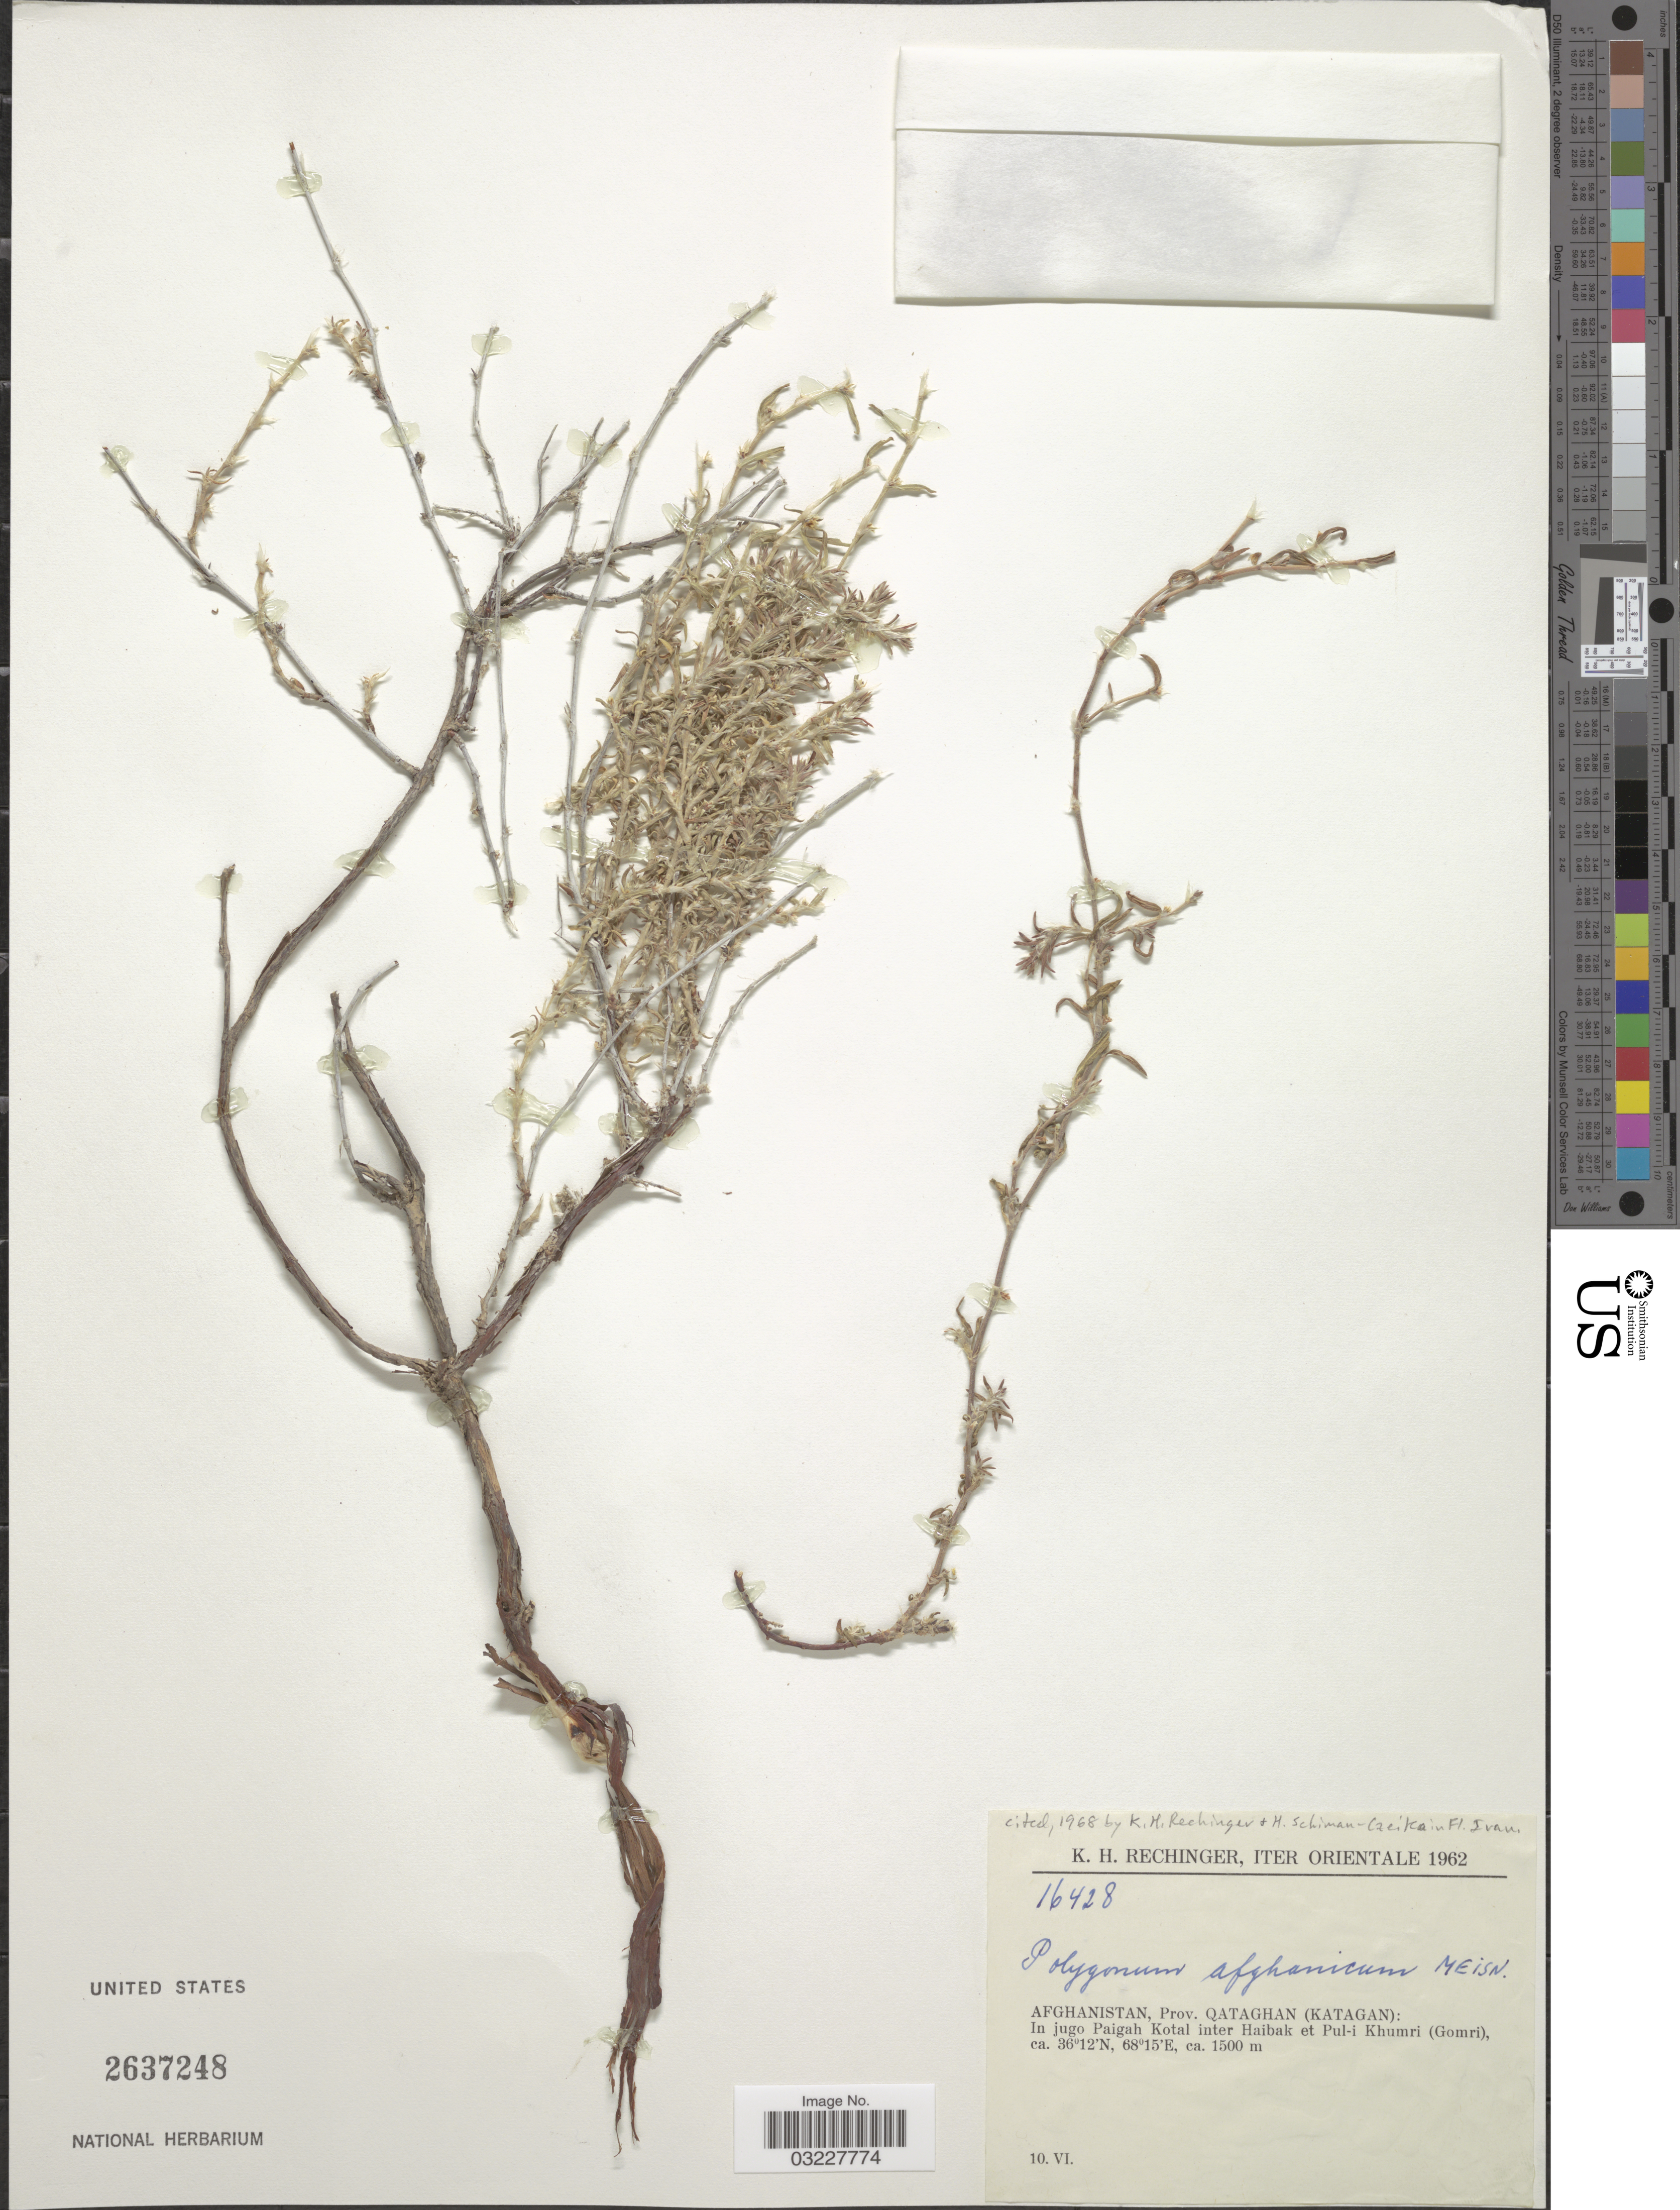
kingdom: Plantae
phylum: Tracheophyta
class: Magnoliopsida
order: Caryophyllales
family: Polygonaceae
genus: Polygonum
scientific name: Polygonum afghanicum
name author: Meisn.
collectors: K. H. Rechinger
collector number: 16428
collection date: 1962-06-10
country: Afghanistan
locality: Orientale. Prov. Qataghan (Katagan): In jugo Paigah Kotal inter Haibak et Pul-i Khumri (Gomri).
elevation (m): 1500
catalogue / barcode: US 2637248